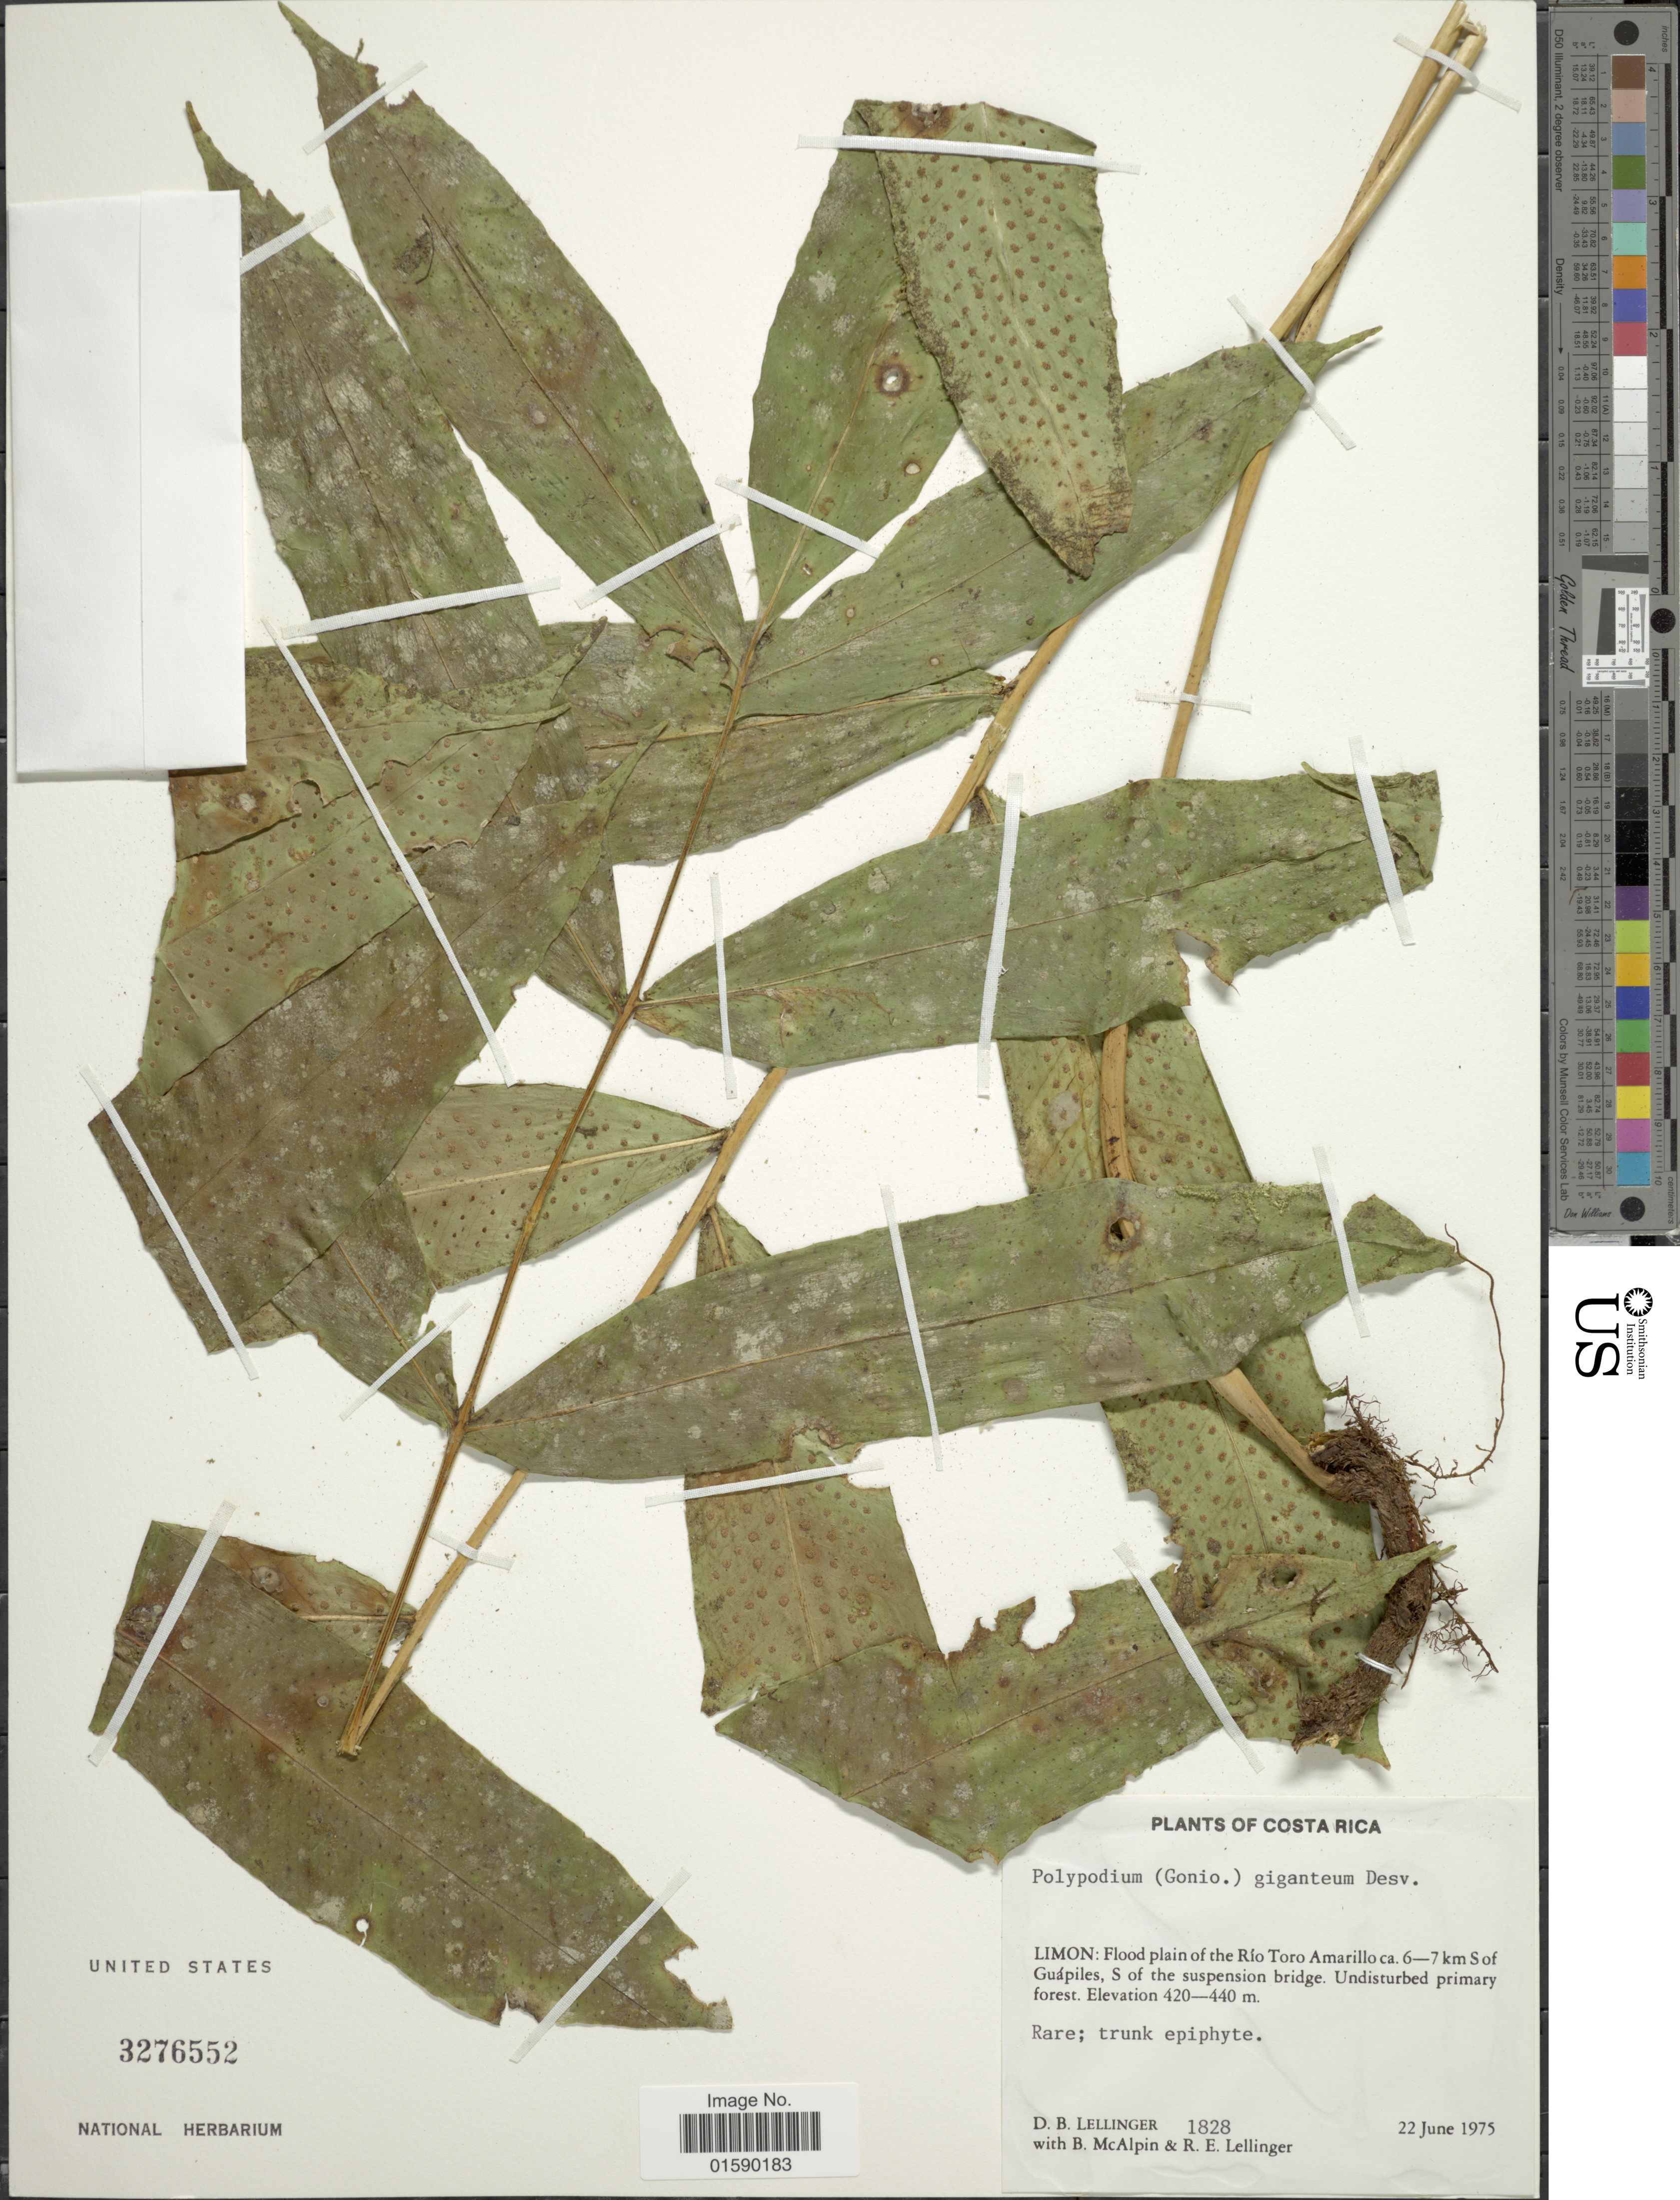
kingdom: Plantae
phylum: Tracheophyta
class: Polypodiopsida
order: Polypodiales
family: Polypodiaceae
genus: Aglaomorpha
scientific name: Aglaomorpha heraclea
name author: (Kunze) Copel.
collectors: D. B. Lellinger, B. McAlpin & R. E. Lellinger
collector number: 1828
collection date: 1975-06-22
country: Costa Rica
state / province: Limón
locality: Costa Rica, Limon: Flood plain of the Rio Toro Amarillo ca. 6-7 km S of Guapiles, S of the suspension bridge.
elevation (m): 420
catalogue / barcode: US 3276552